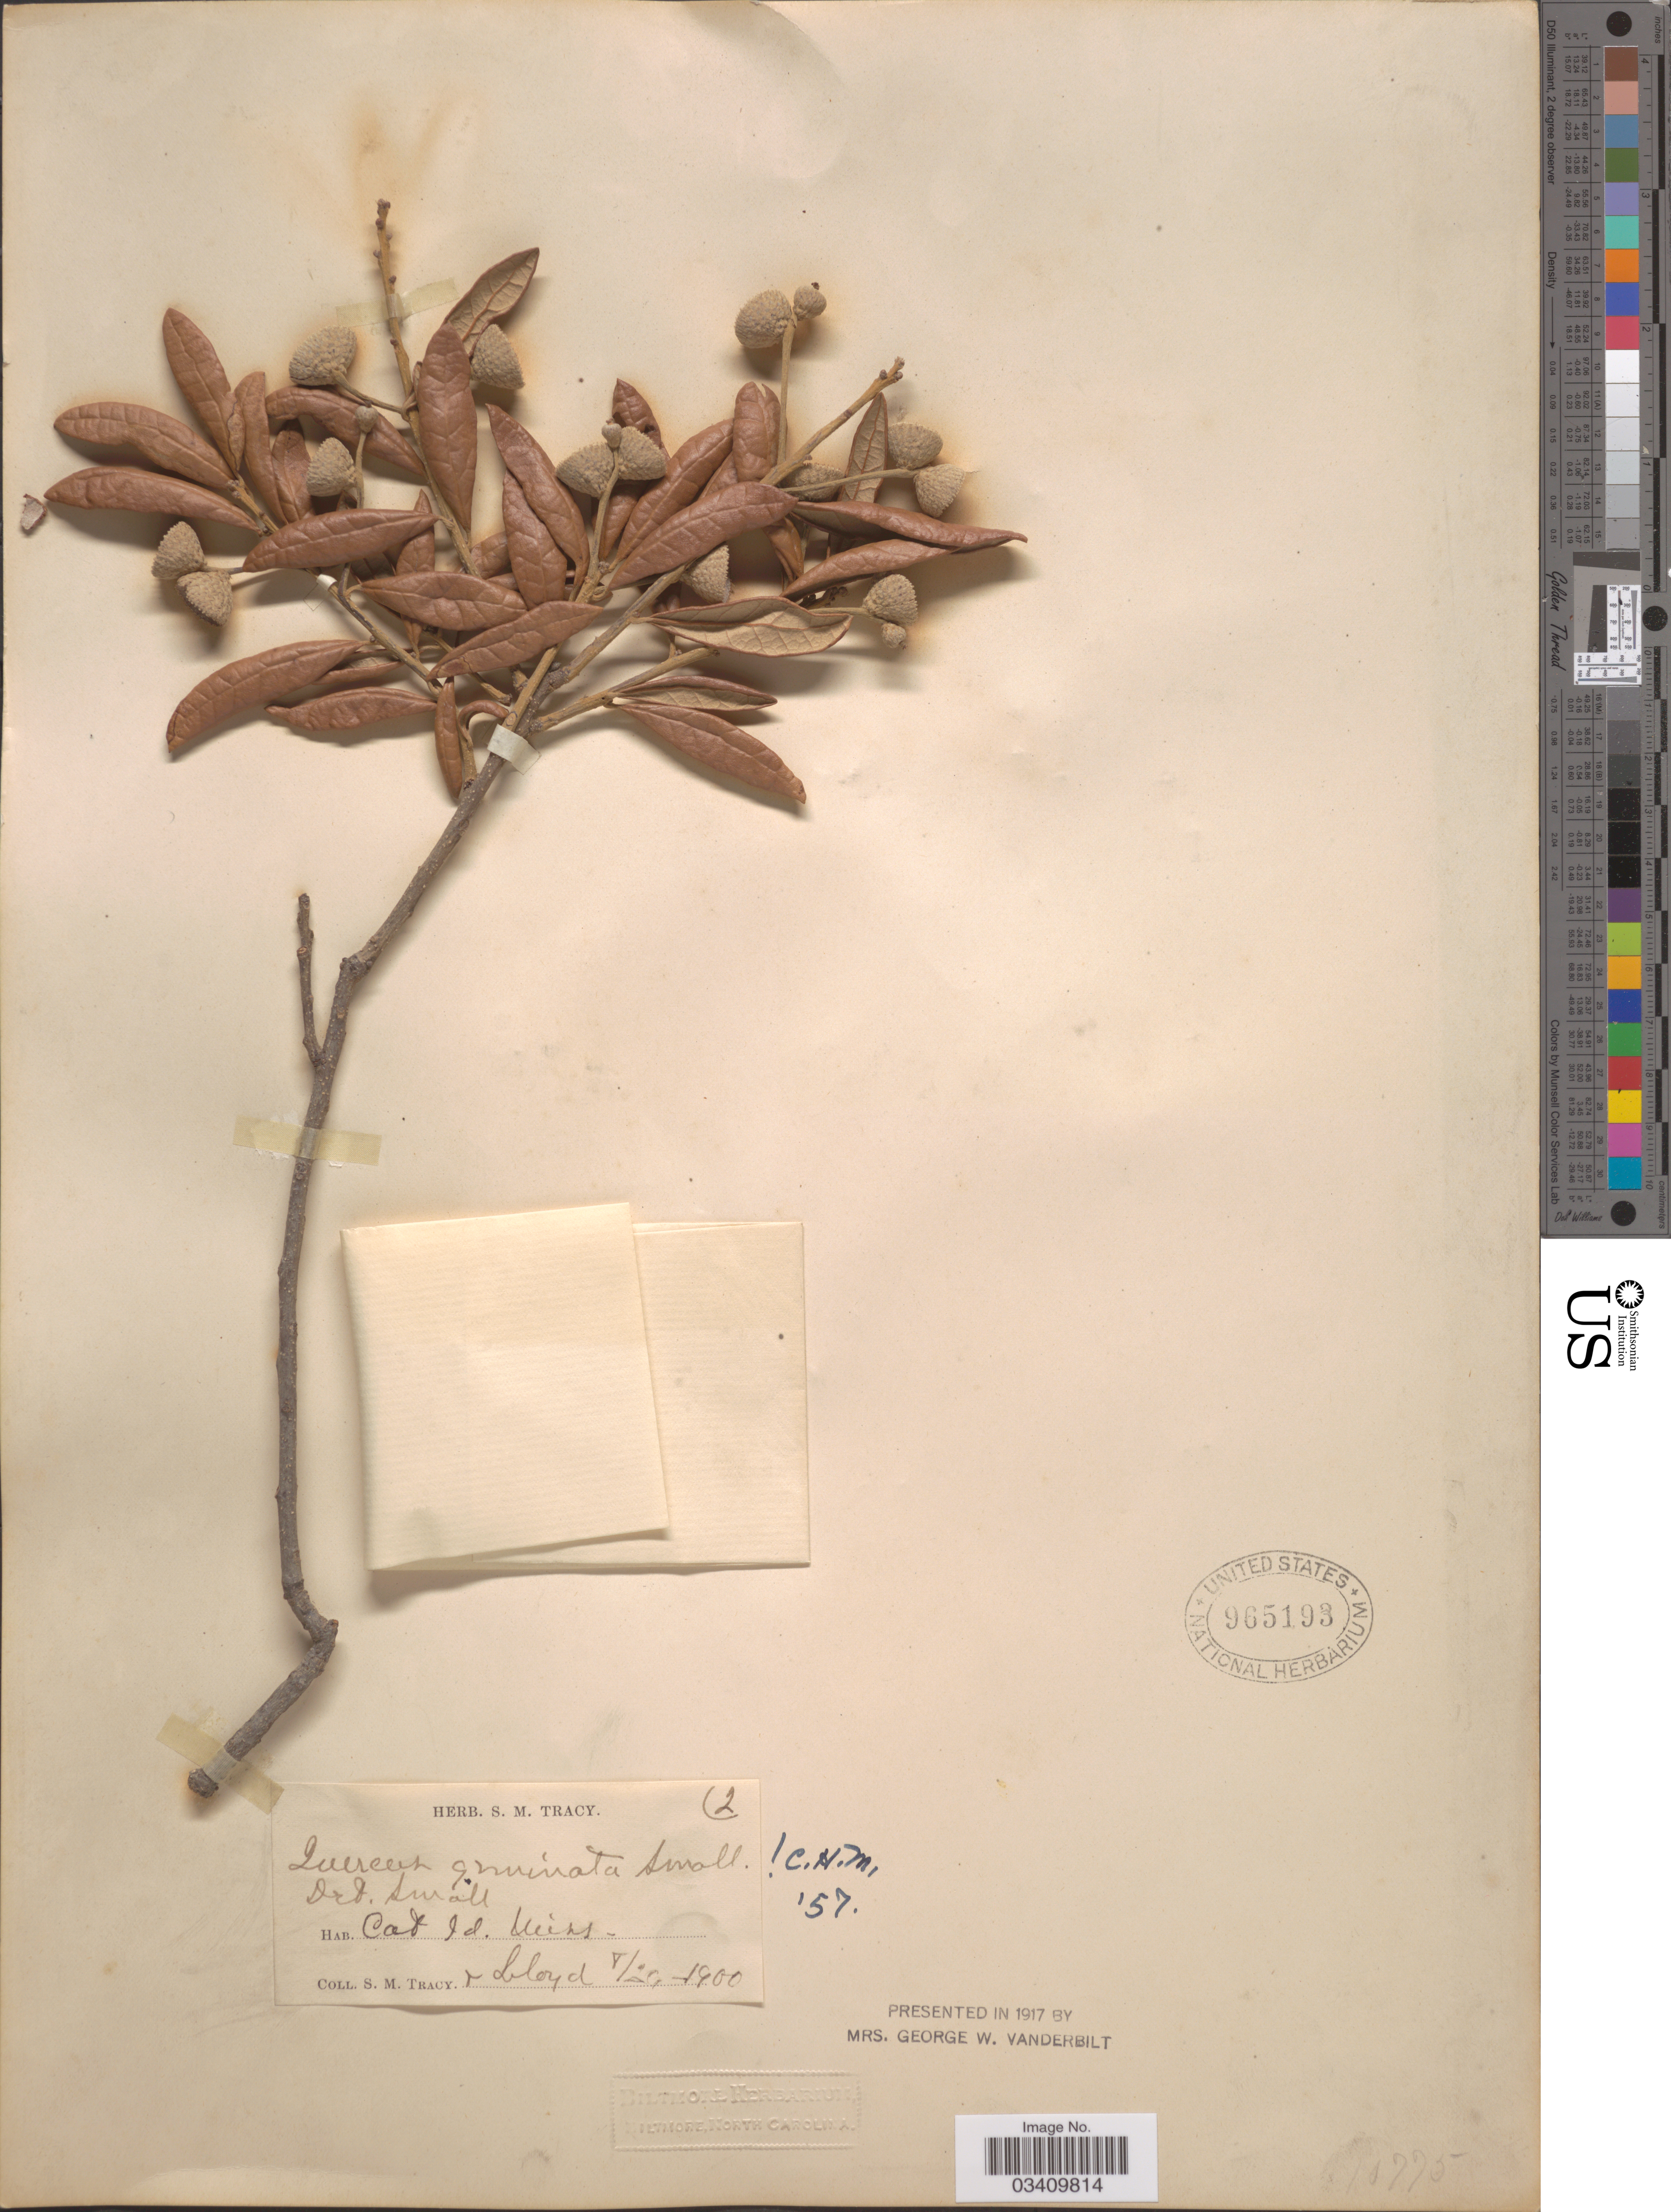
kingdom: Plantae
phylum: Tracheophyta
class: Magnoliopsida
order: Fagales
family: Fagaceae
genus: Quercus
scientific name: Quercus virginiana var. maritima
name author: (Michx.) Sarg.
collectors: S. M. Tracy & -- Lloyd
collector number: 2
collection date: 1900-08-26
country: United States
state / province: Mississippi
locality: Cat Id.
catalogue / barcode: US 965193